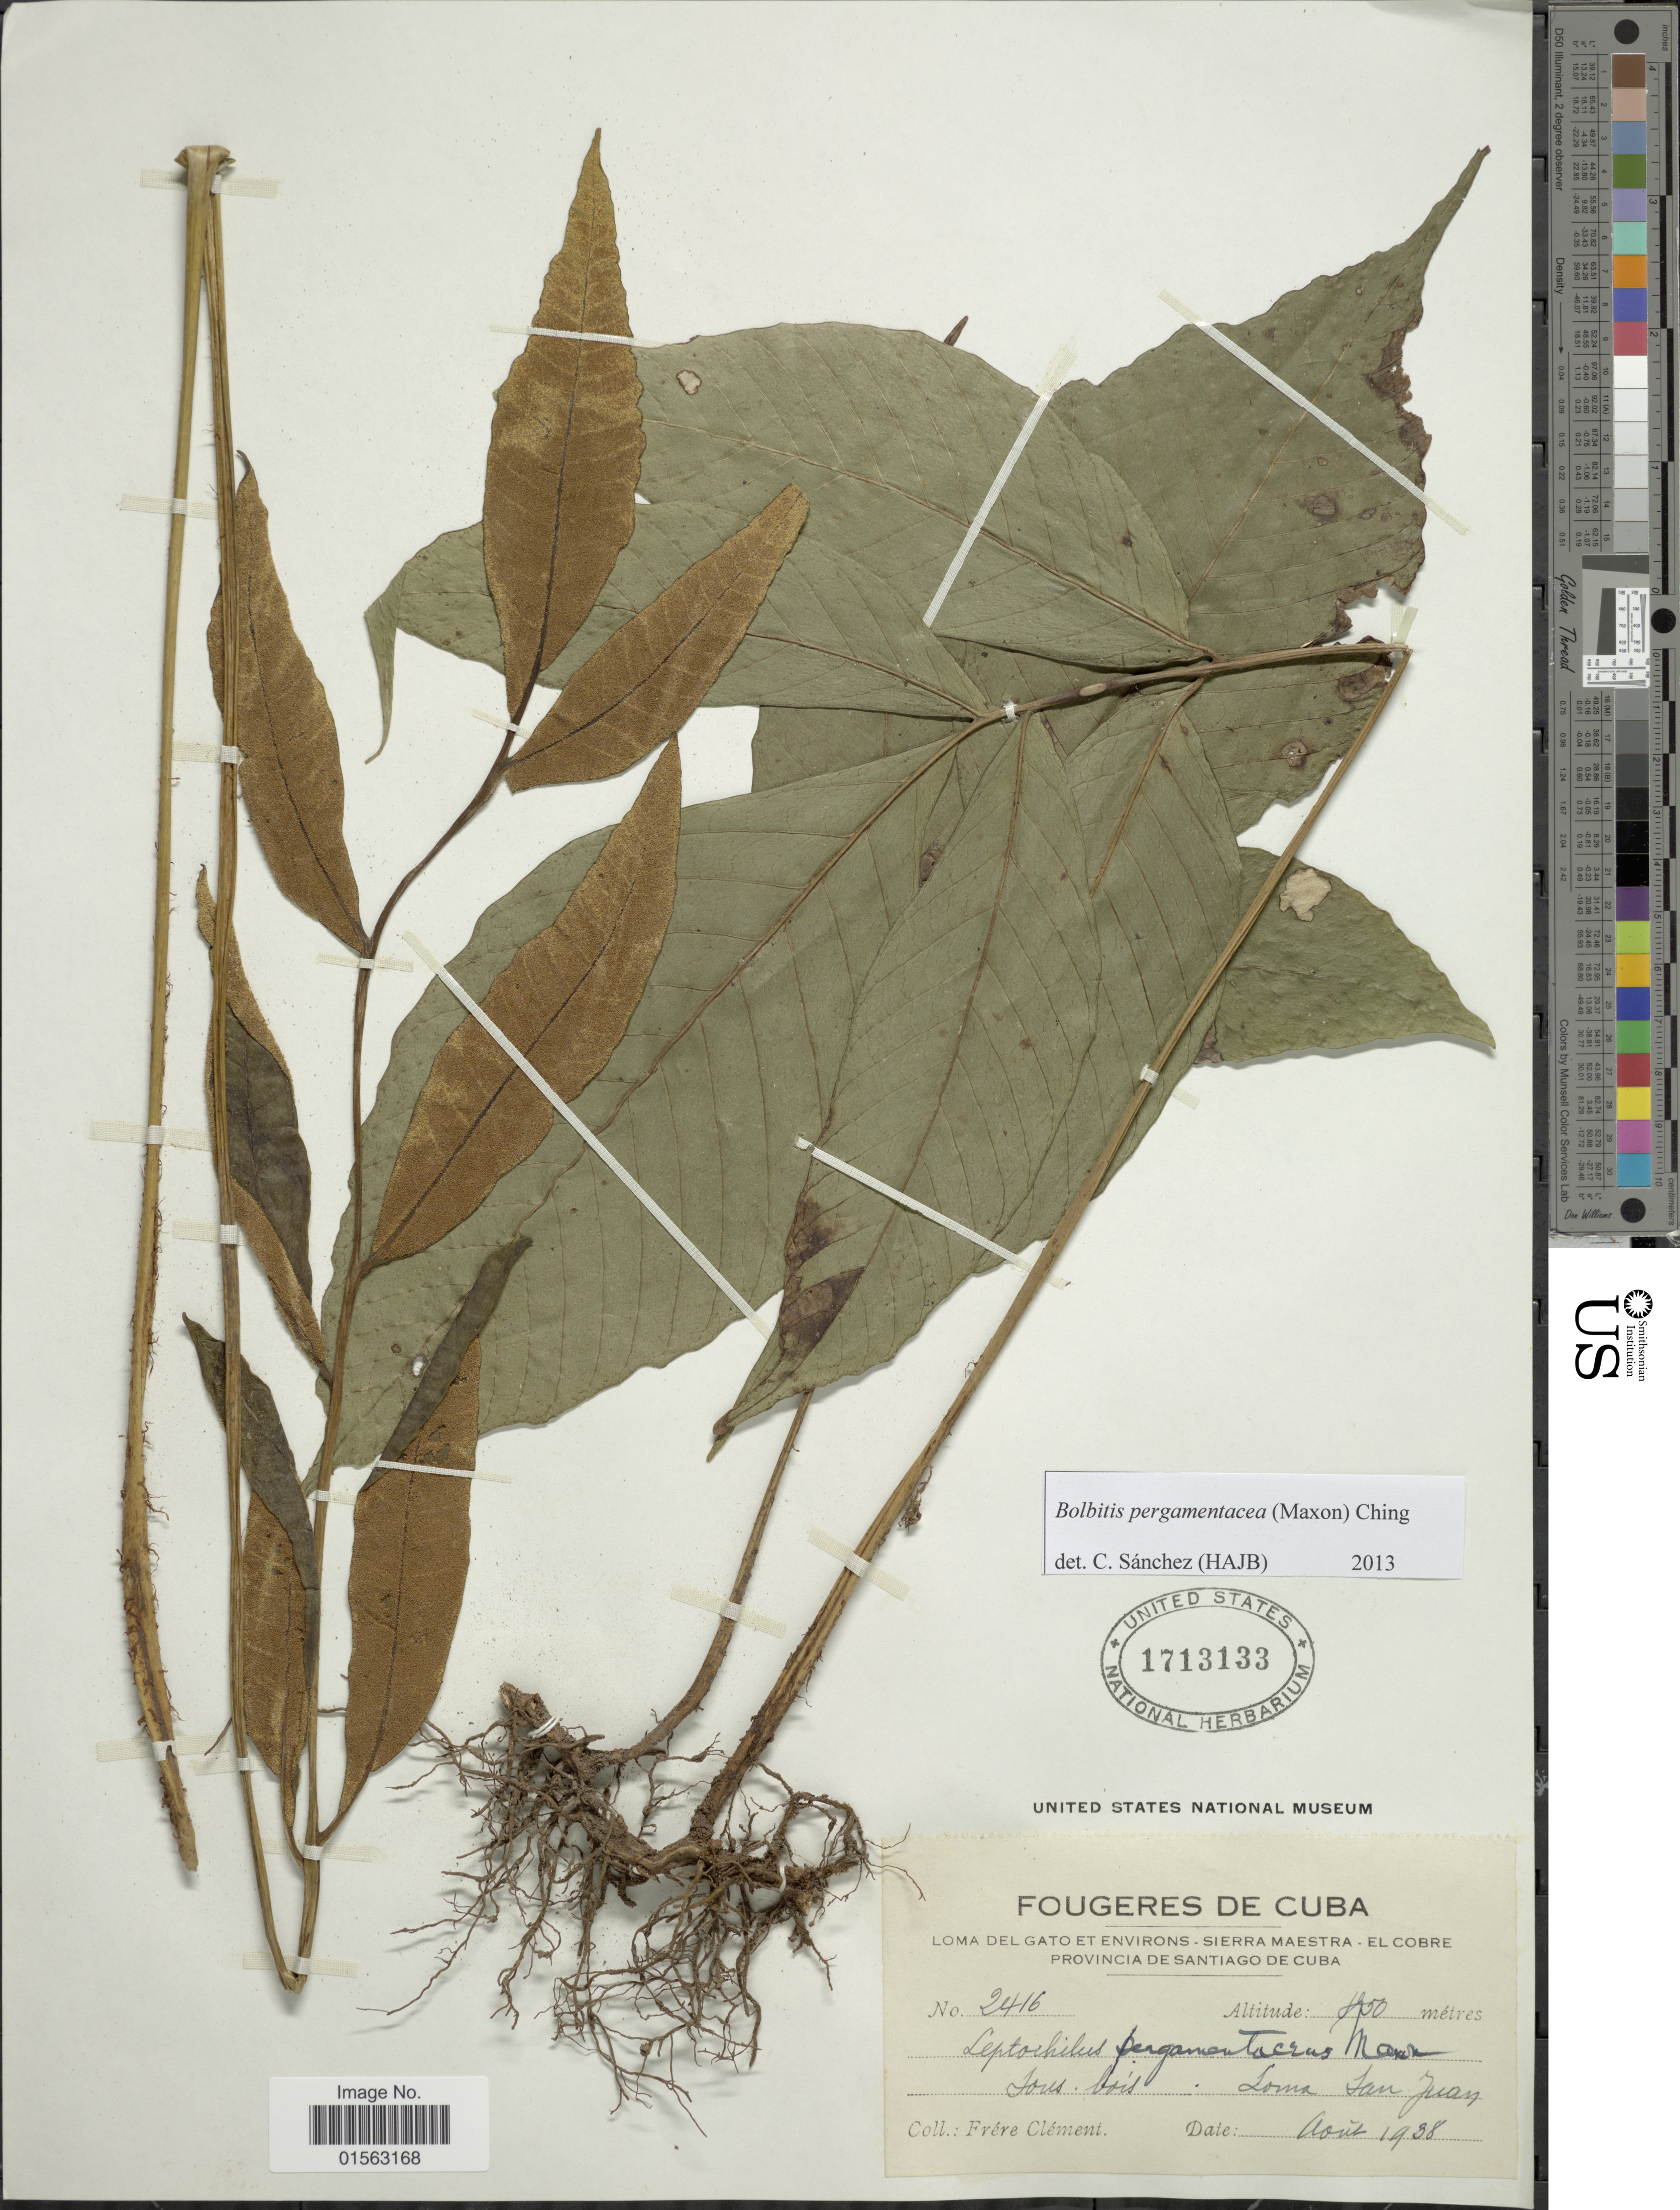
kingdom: Plantae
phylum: Tracheophyta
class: Polypodiopsida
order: Polypodiales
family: Dryopteridaceae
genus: Mickelia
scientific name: Mickelia pergamentacea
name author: (Maxon) R.C. Moran et al.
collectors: B. Clement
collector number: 2416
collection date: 1938-09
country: Cuba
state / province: Santiago de Cuba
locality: Fous Boís, Loma San Juan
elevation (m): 50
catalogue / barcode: US 1713133